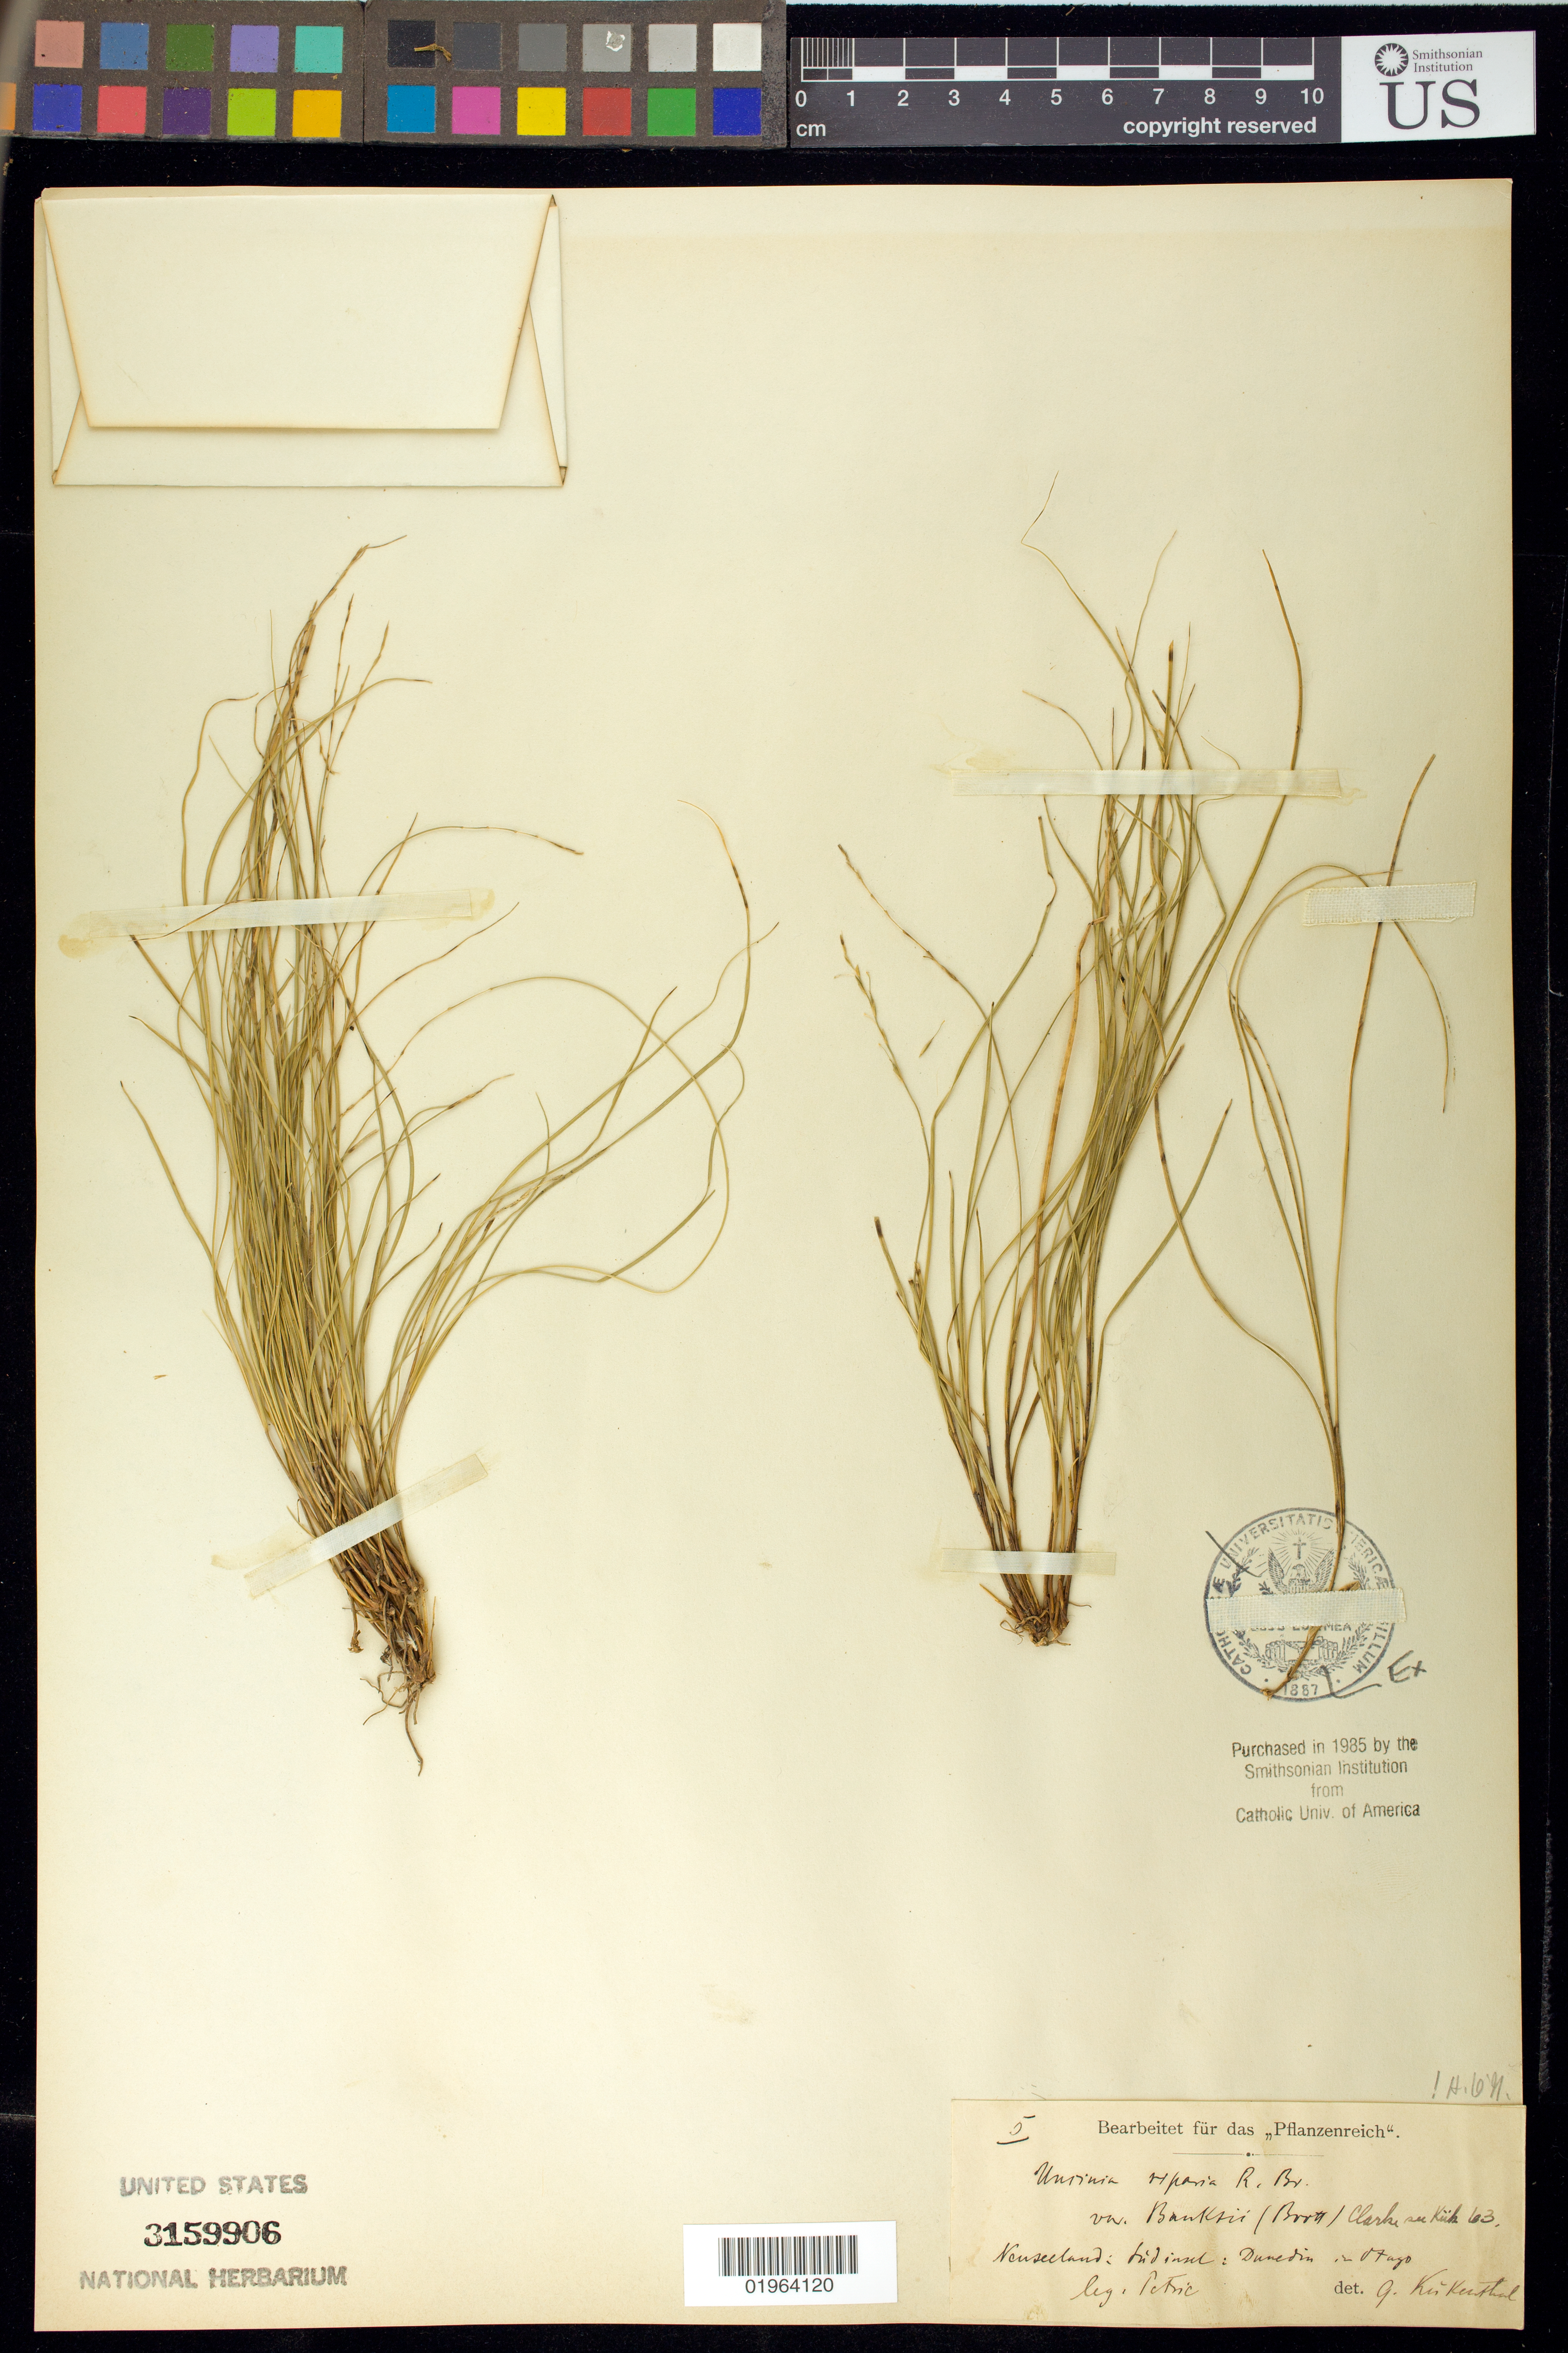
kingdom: Plantae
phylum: Tracheophyta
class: Liliopsida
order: Poales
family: Cyperaceae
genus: Carex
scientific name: Carex banksiana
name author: K.A. Ford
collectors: D. Petrie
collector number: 5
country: New Zealand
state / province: Otago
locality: Neuseeland: Sudinsel, Dunedin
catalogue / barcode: US 3159906